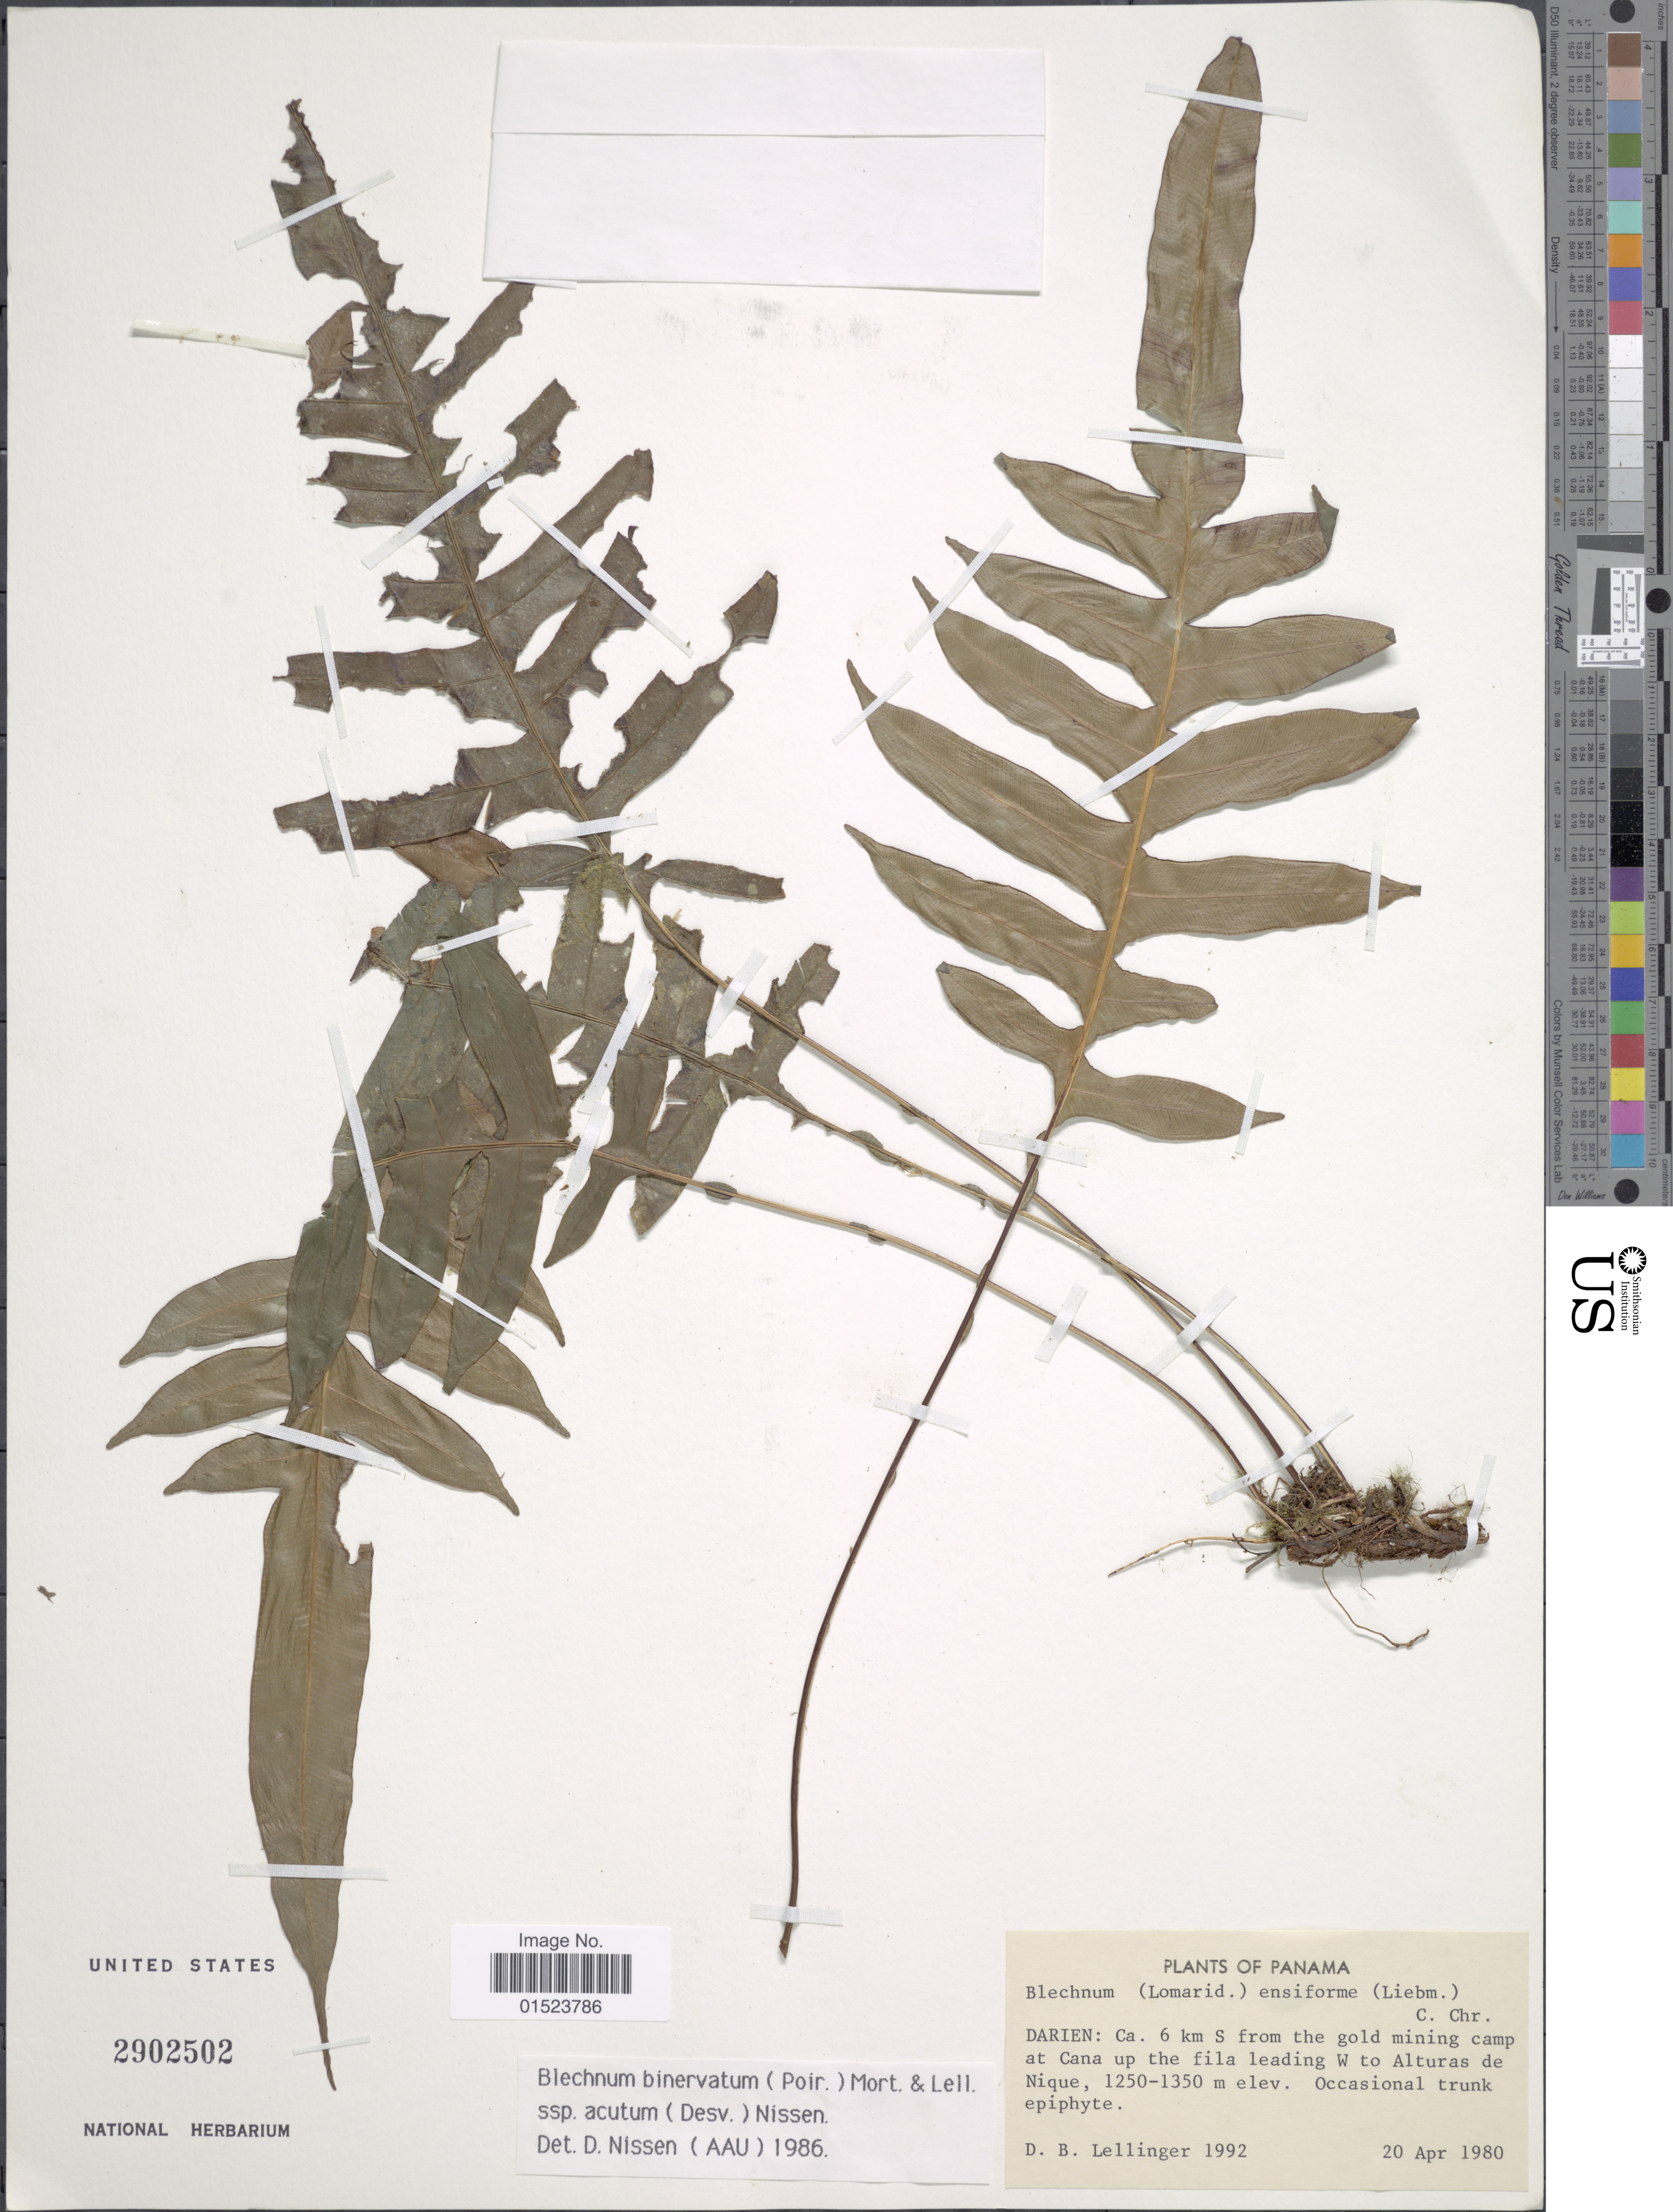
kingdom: Plantae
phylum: Tracheophyta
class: Polypodiopsida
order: Polypodiales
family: Blechnaceae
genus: Blechnum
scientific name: Blechnum ensiforme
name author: (Liebm.) C. Chr.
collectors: D. B. Lellinger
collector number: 1992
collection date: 1980-04-20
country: Panama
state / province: Darién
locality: Ca. 6 km S from the gold mining camp at Cana up the fila leading W to Alturas de Nique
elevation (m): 1250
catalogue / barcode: US 2902502